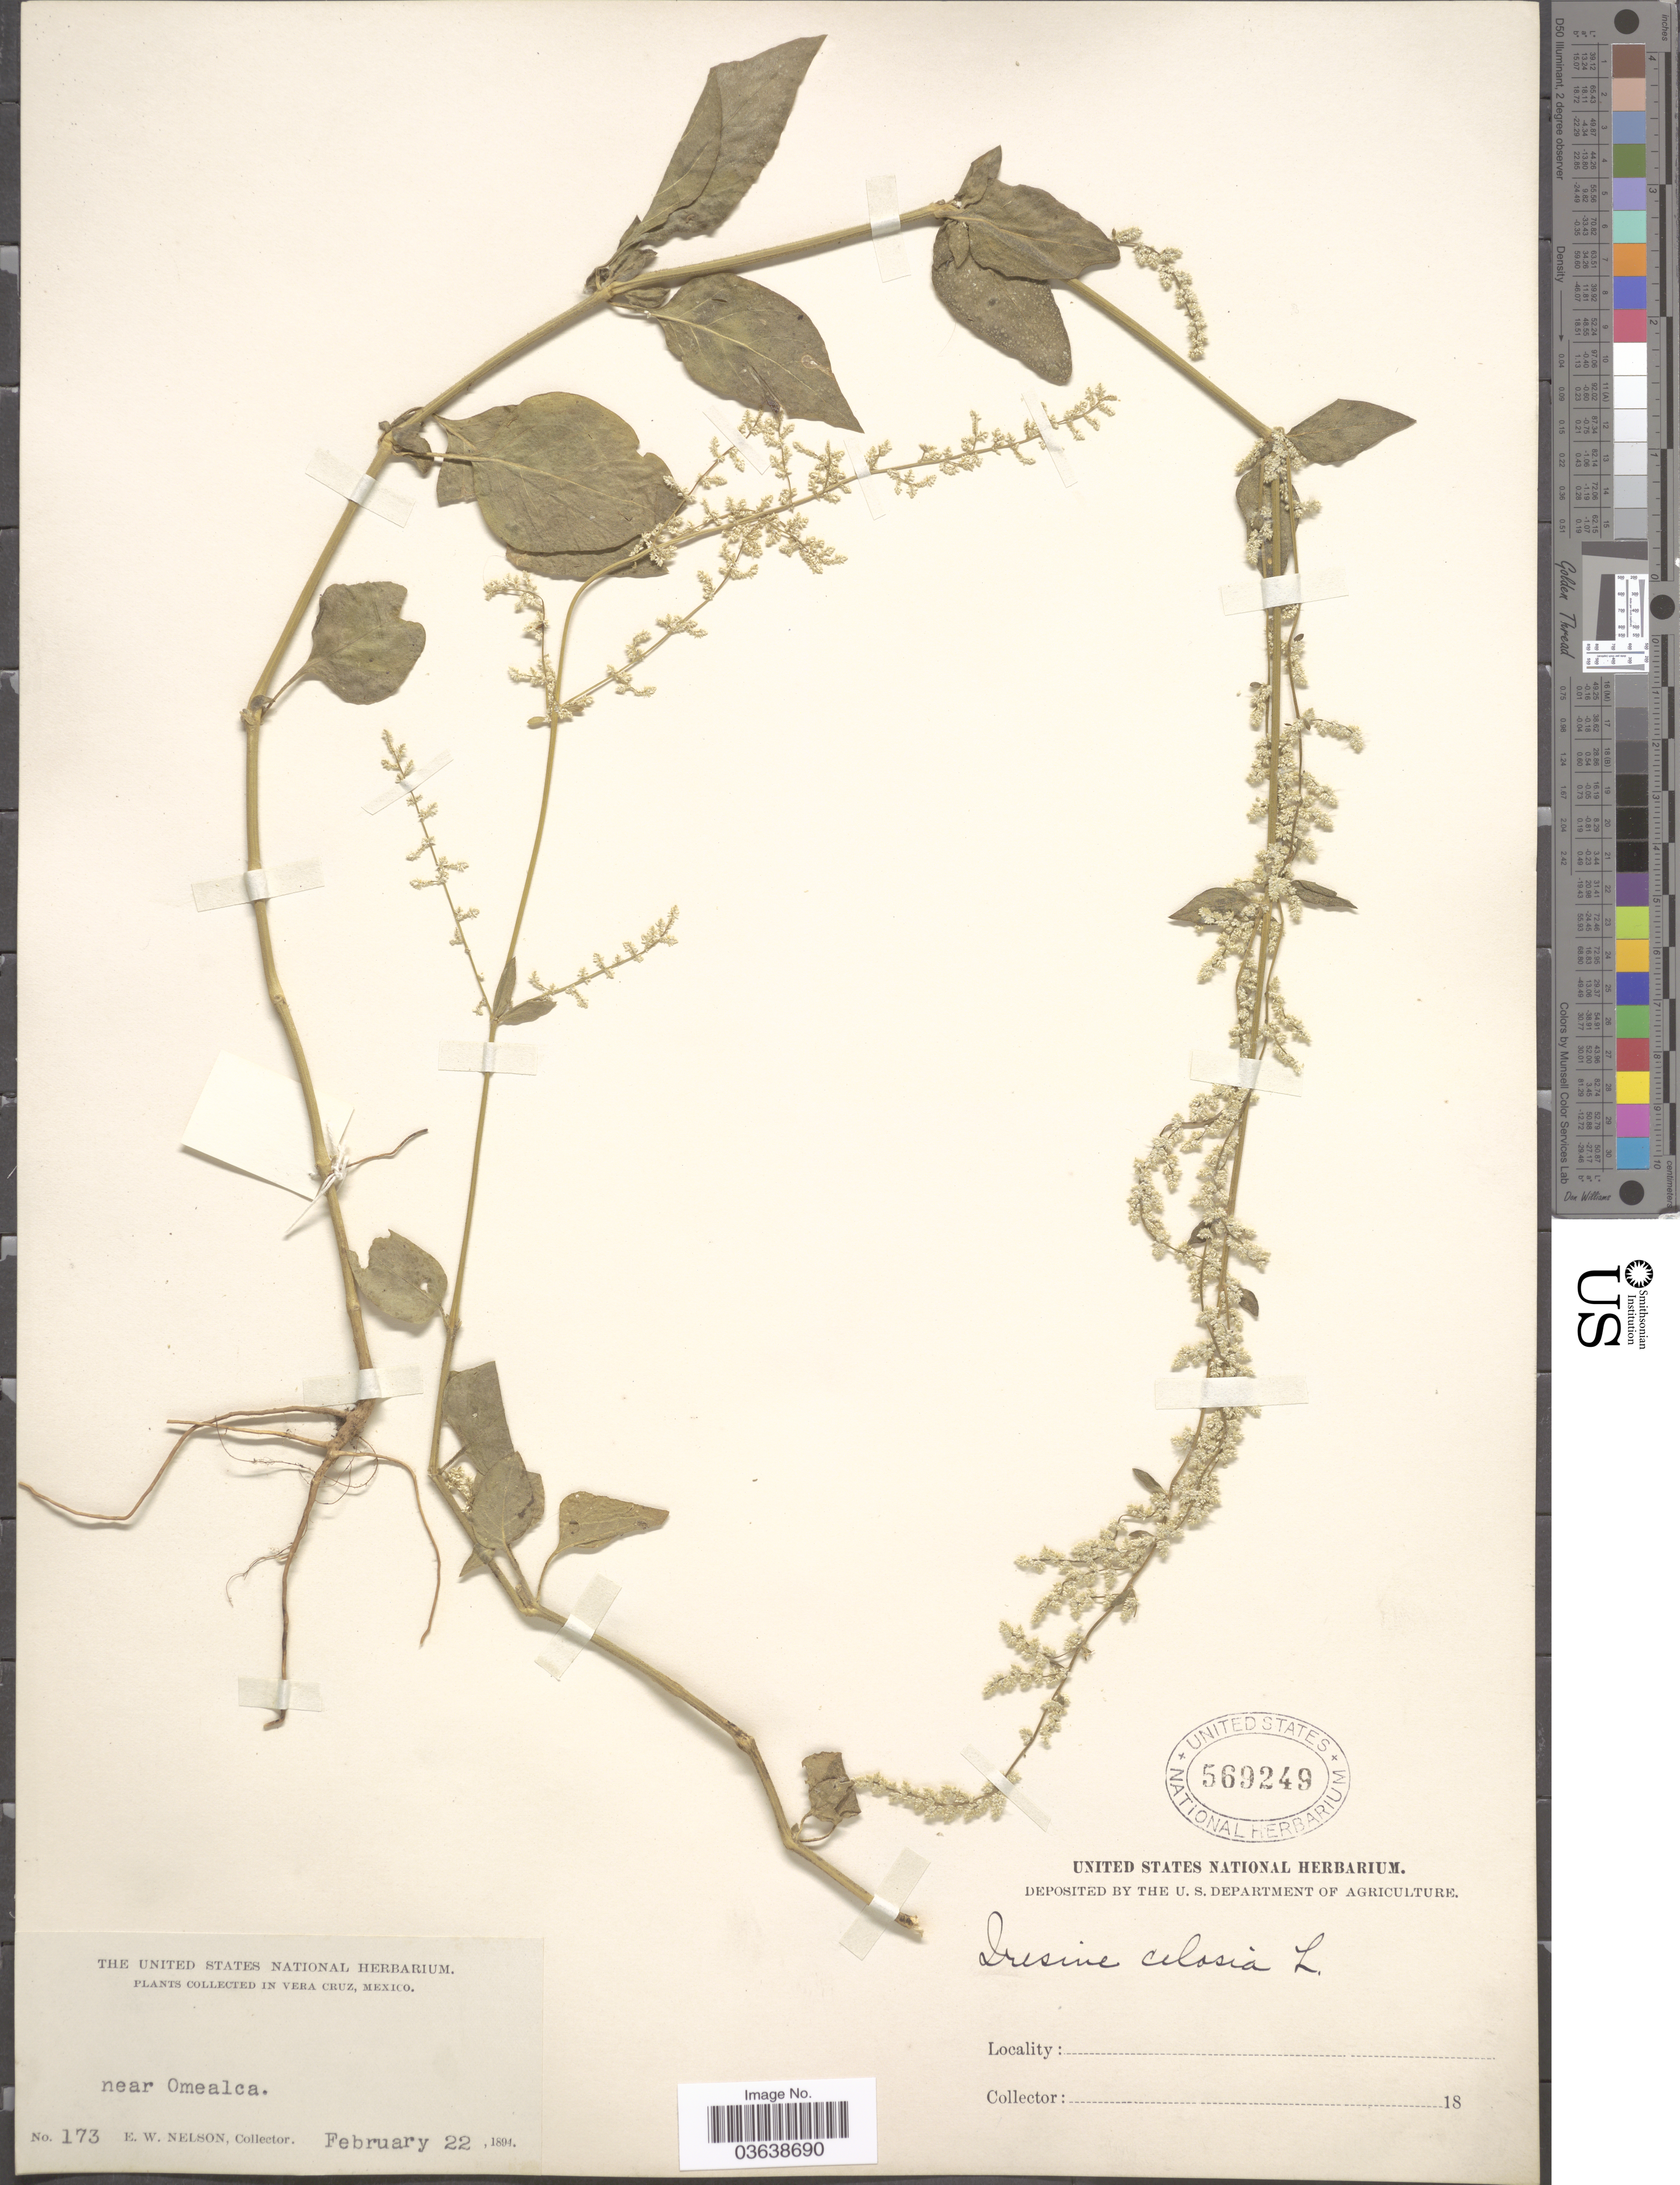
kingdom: Plantae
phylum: Tracheophyta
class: Magnoliopsida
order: Caryophyllales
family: Amaranthaceae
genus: Iresine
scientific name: Iresine celosia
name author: L.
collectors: E. W. Nelson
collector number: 173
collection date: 1894-02-22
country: Mexico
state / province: Veracruz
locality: Vera Cruz. Near Omealca.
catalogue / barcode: US 569249